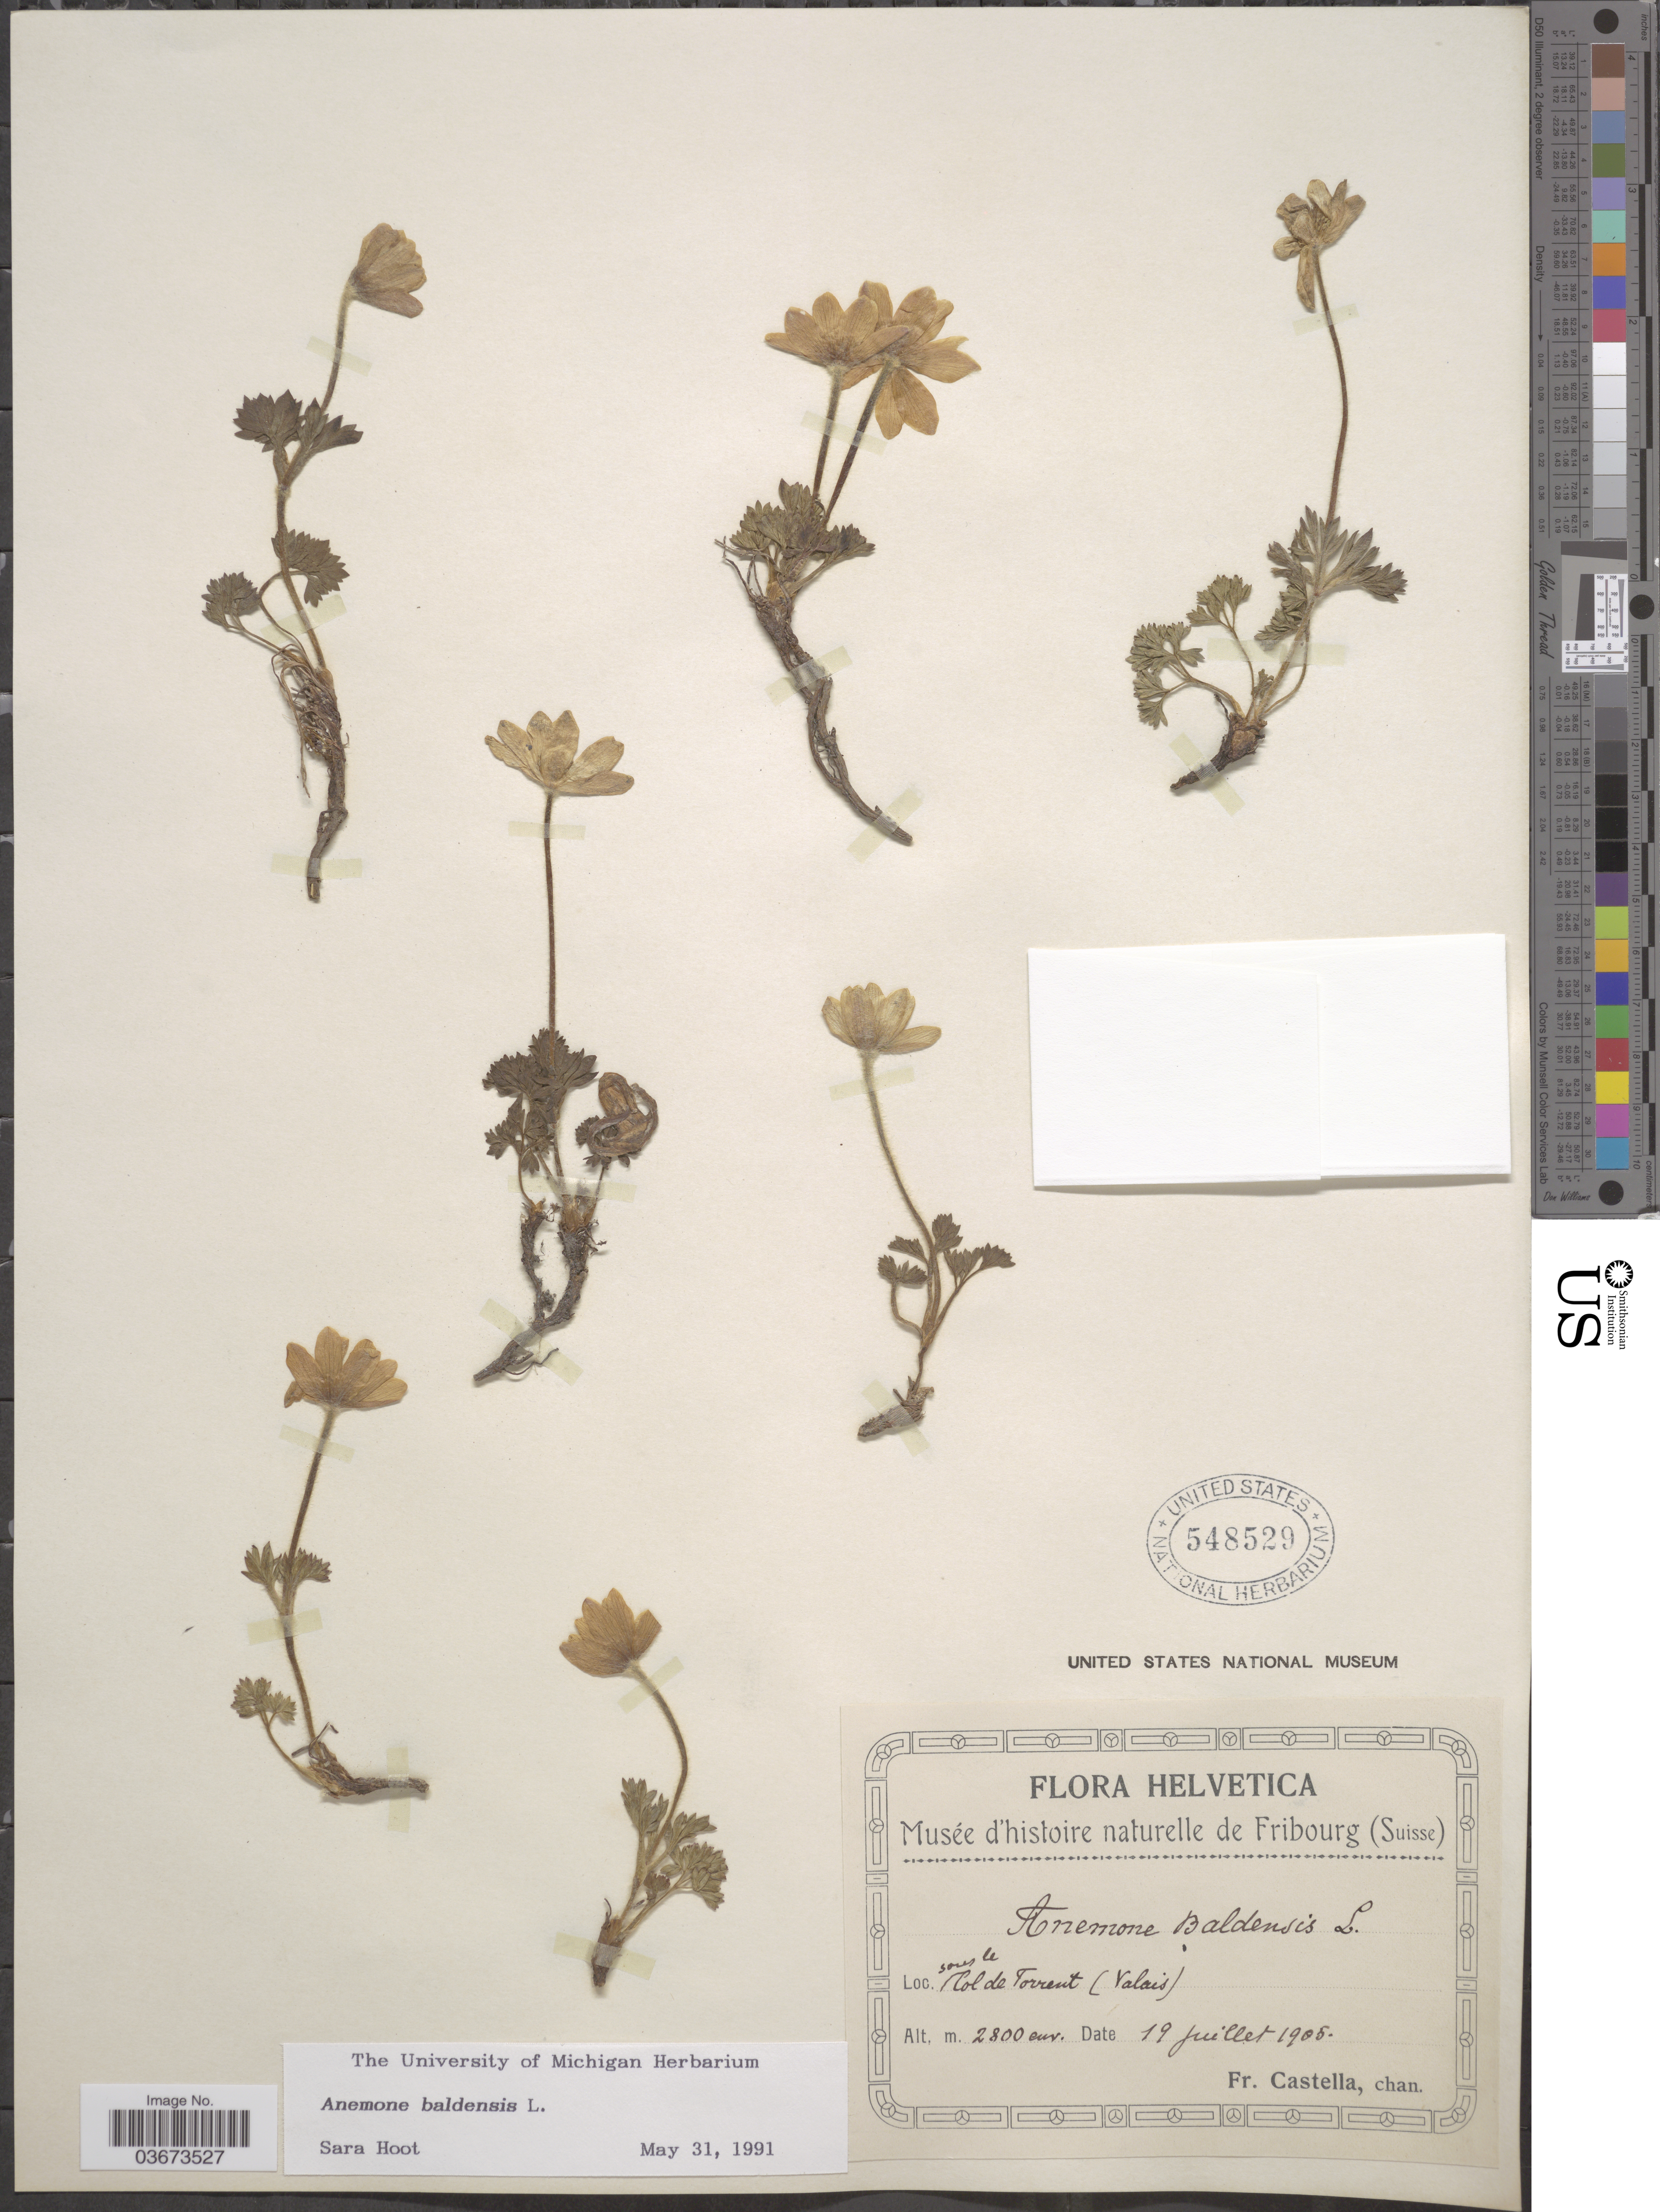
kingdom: Plantae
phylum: Tracheophyta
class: Magnoliopsida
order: Ranunculales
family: Ranunculaceae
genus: Anemone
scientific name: Anemone baldensis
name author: L.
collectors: Fr. Castella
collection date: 1905-07-19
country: Switzerland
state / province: Valais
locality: Helvetica. Sous le Col de Torrent.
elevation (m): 2800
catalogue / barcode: US 548529